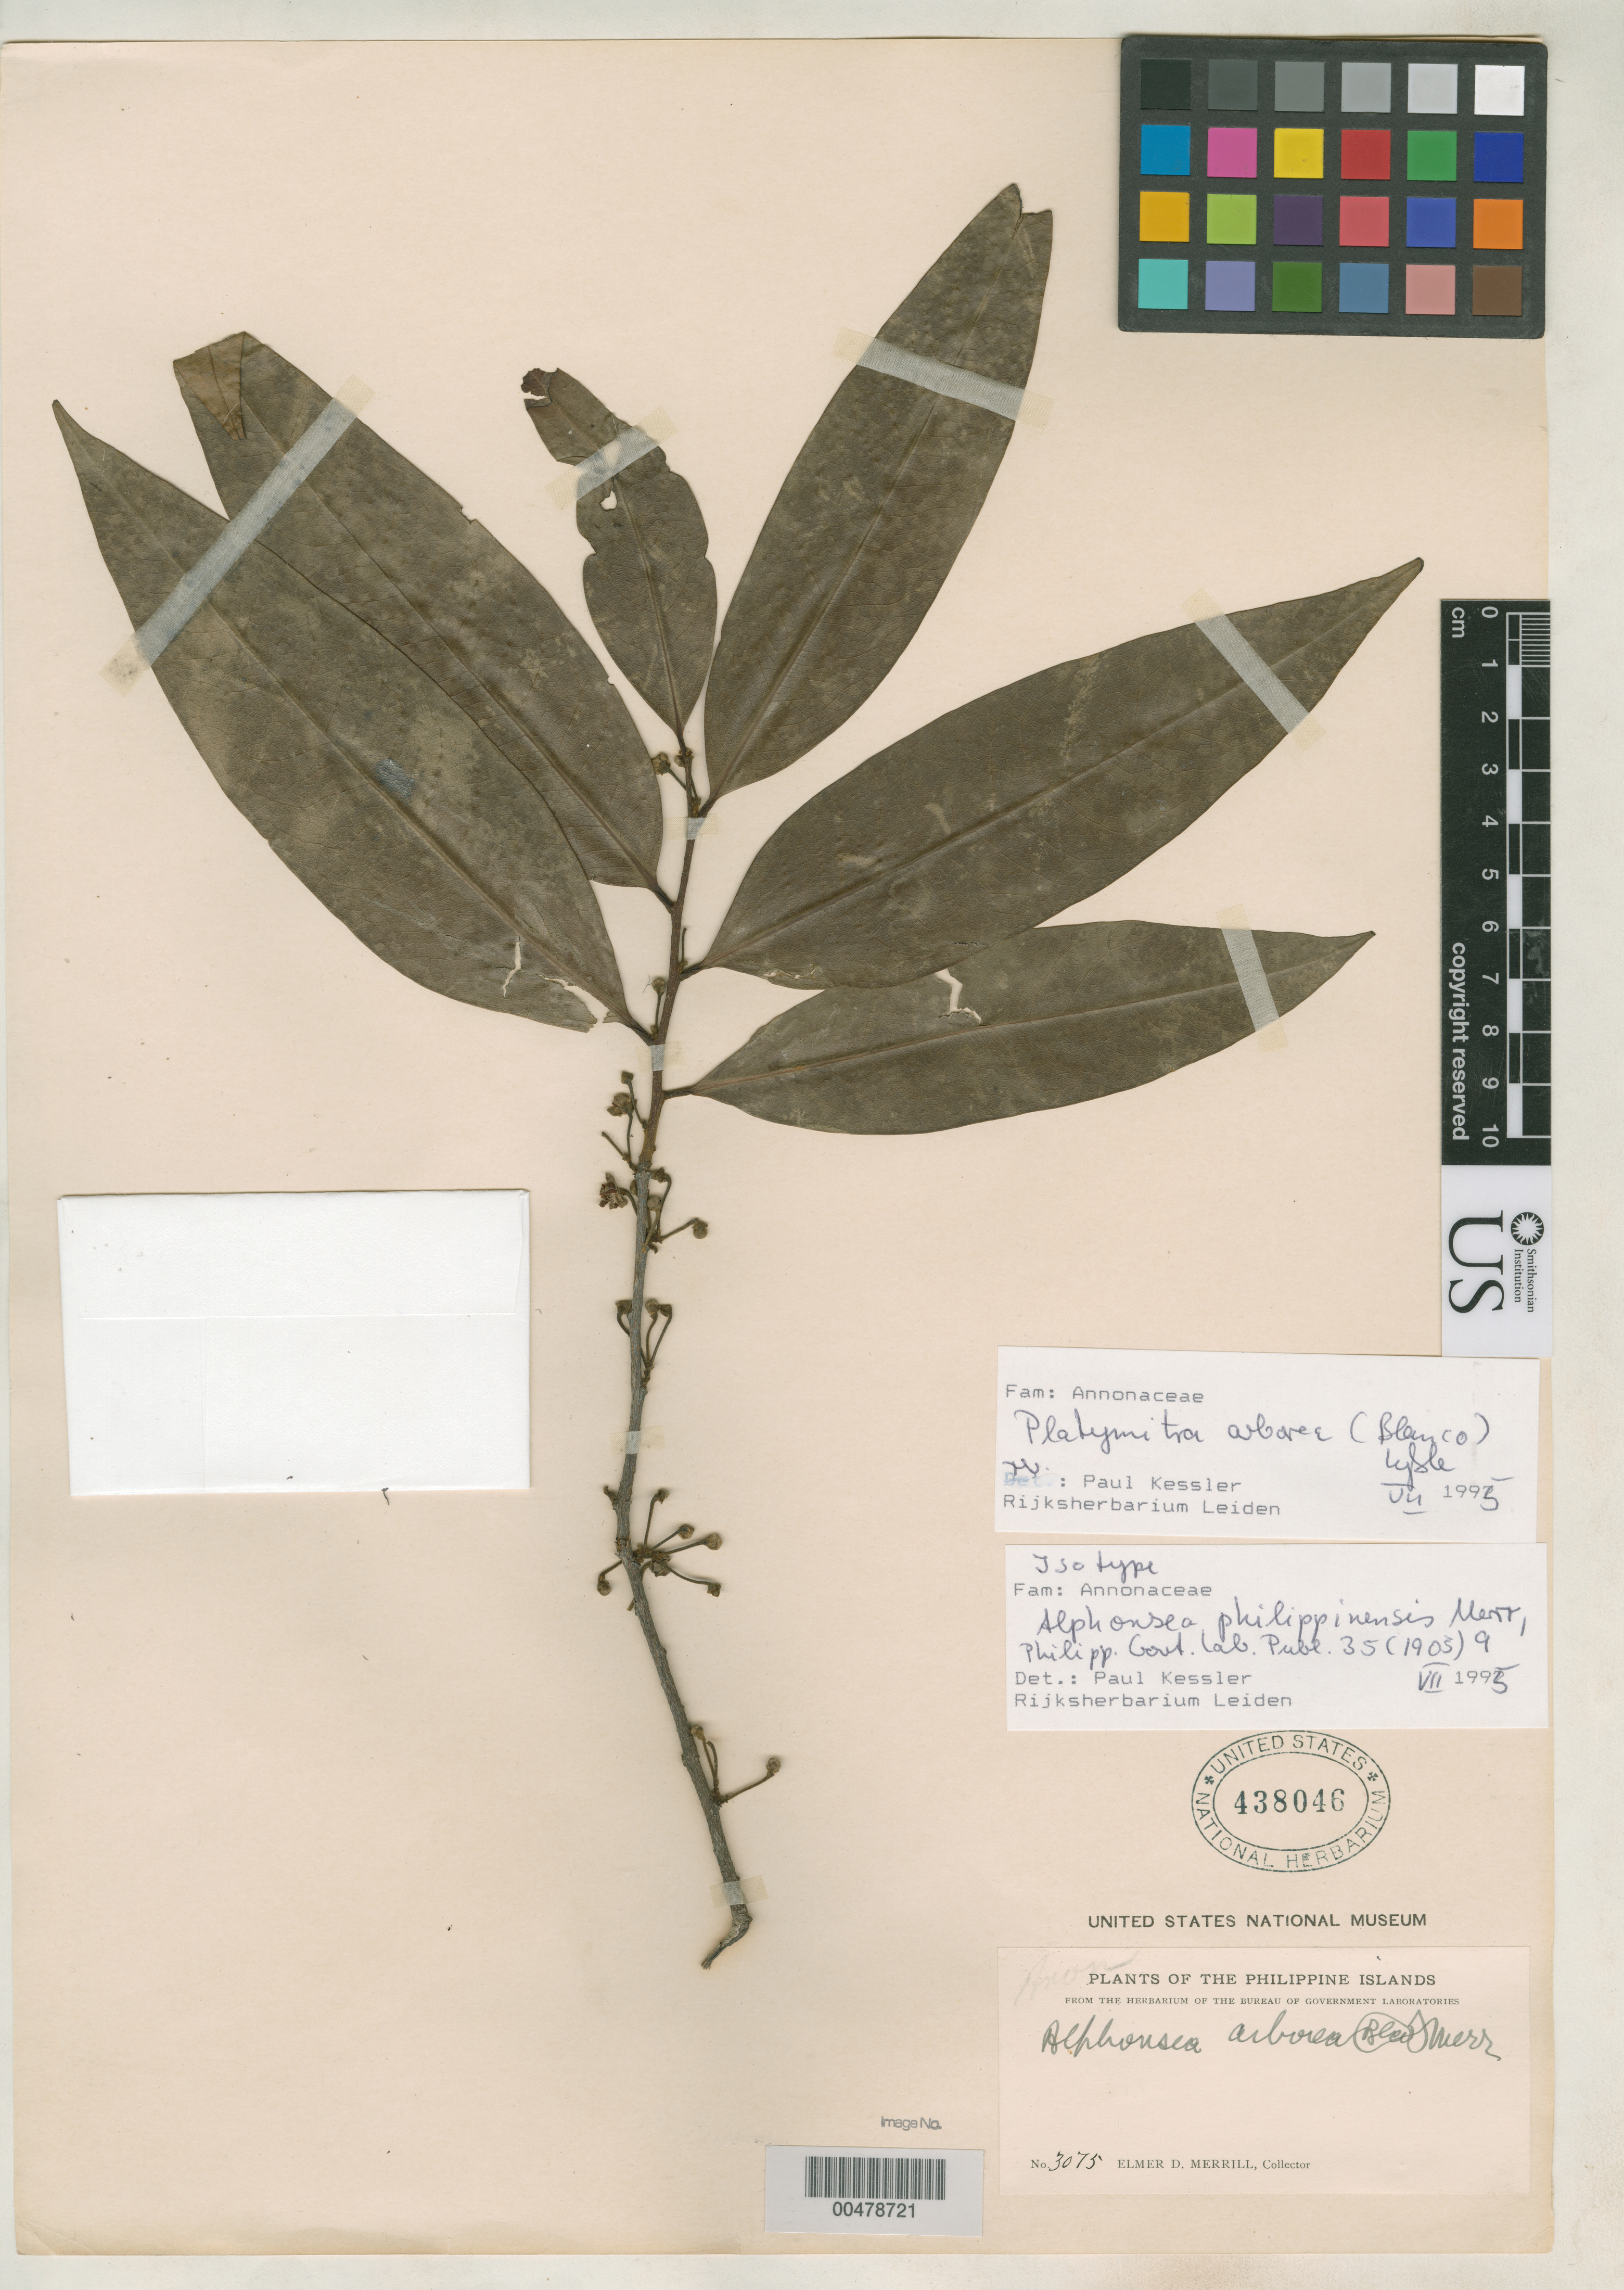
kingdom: Plantae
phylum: Tracheophyta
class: Magnoliopsida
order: Magnoliales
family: Annonaceae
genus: Alphonsea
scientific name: Alphonsea philippinensis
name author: Merr.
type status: Isotype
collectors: E. D. Merrill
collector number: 3075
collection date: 1914-09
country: Philippines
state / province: National Capital Region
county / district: Manila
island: Luzon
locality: Manila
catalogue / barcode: US 438046